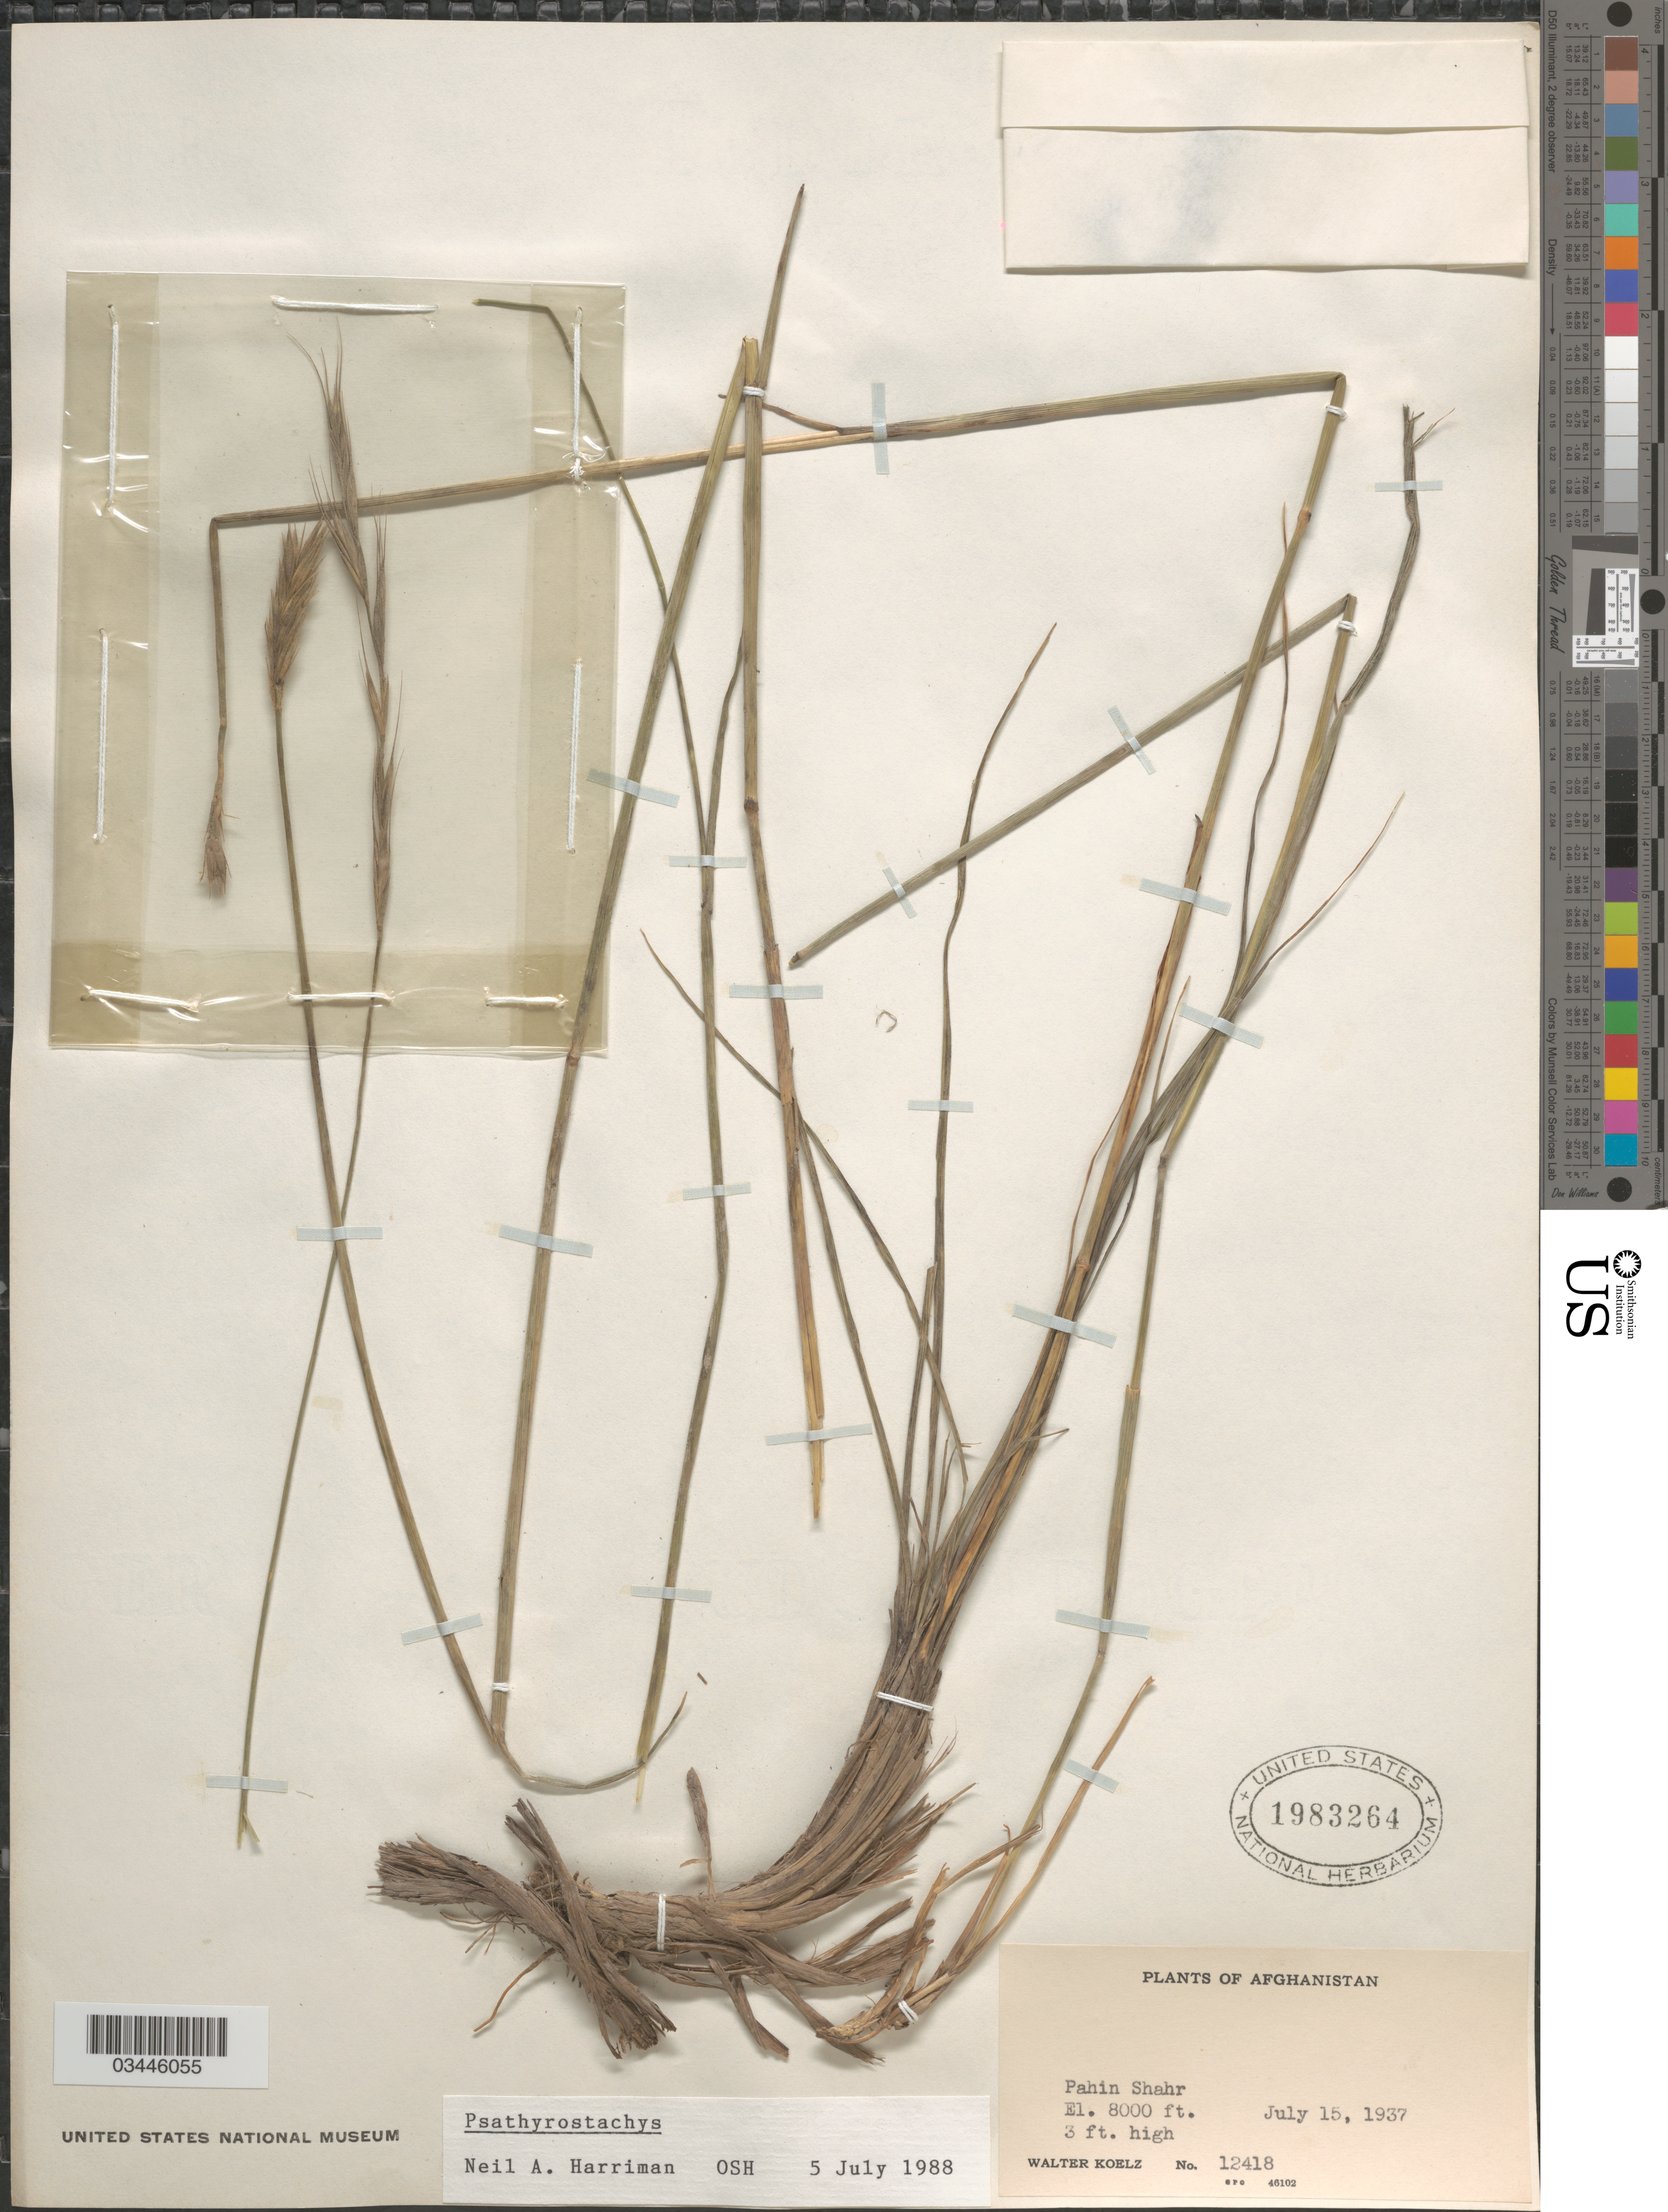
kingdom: Plantae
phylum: Tracheophyta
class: Liliopsida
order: Poales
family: Poaceae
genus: Psathyrostachys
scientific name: Psathyrostachys sp.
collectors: W. N. Koelz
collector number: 12418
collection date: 1937-07-15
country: Afghanistan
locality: Pahin Shahr.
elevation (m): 2438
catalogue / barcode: US 1983264